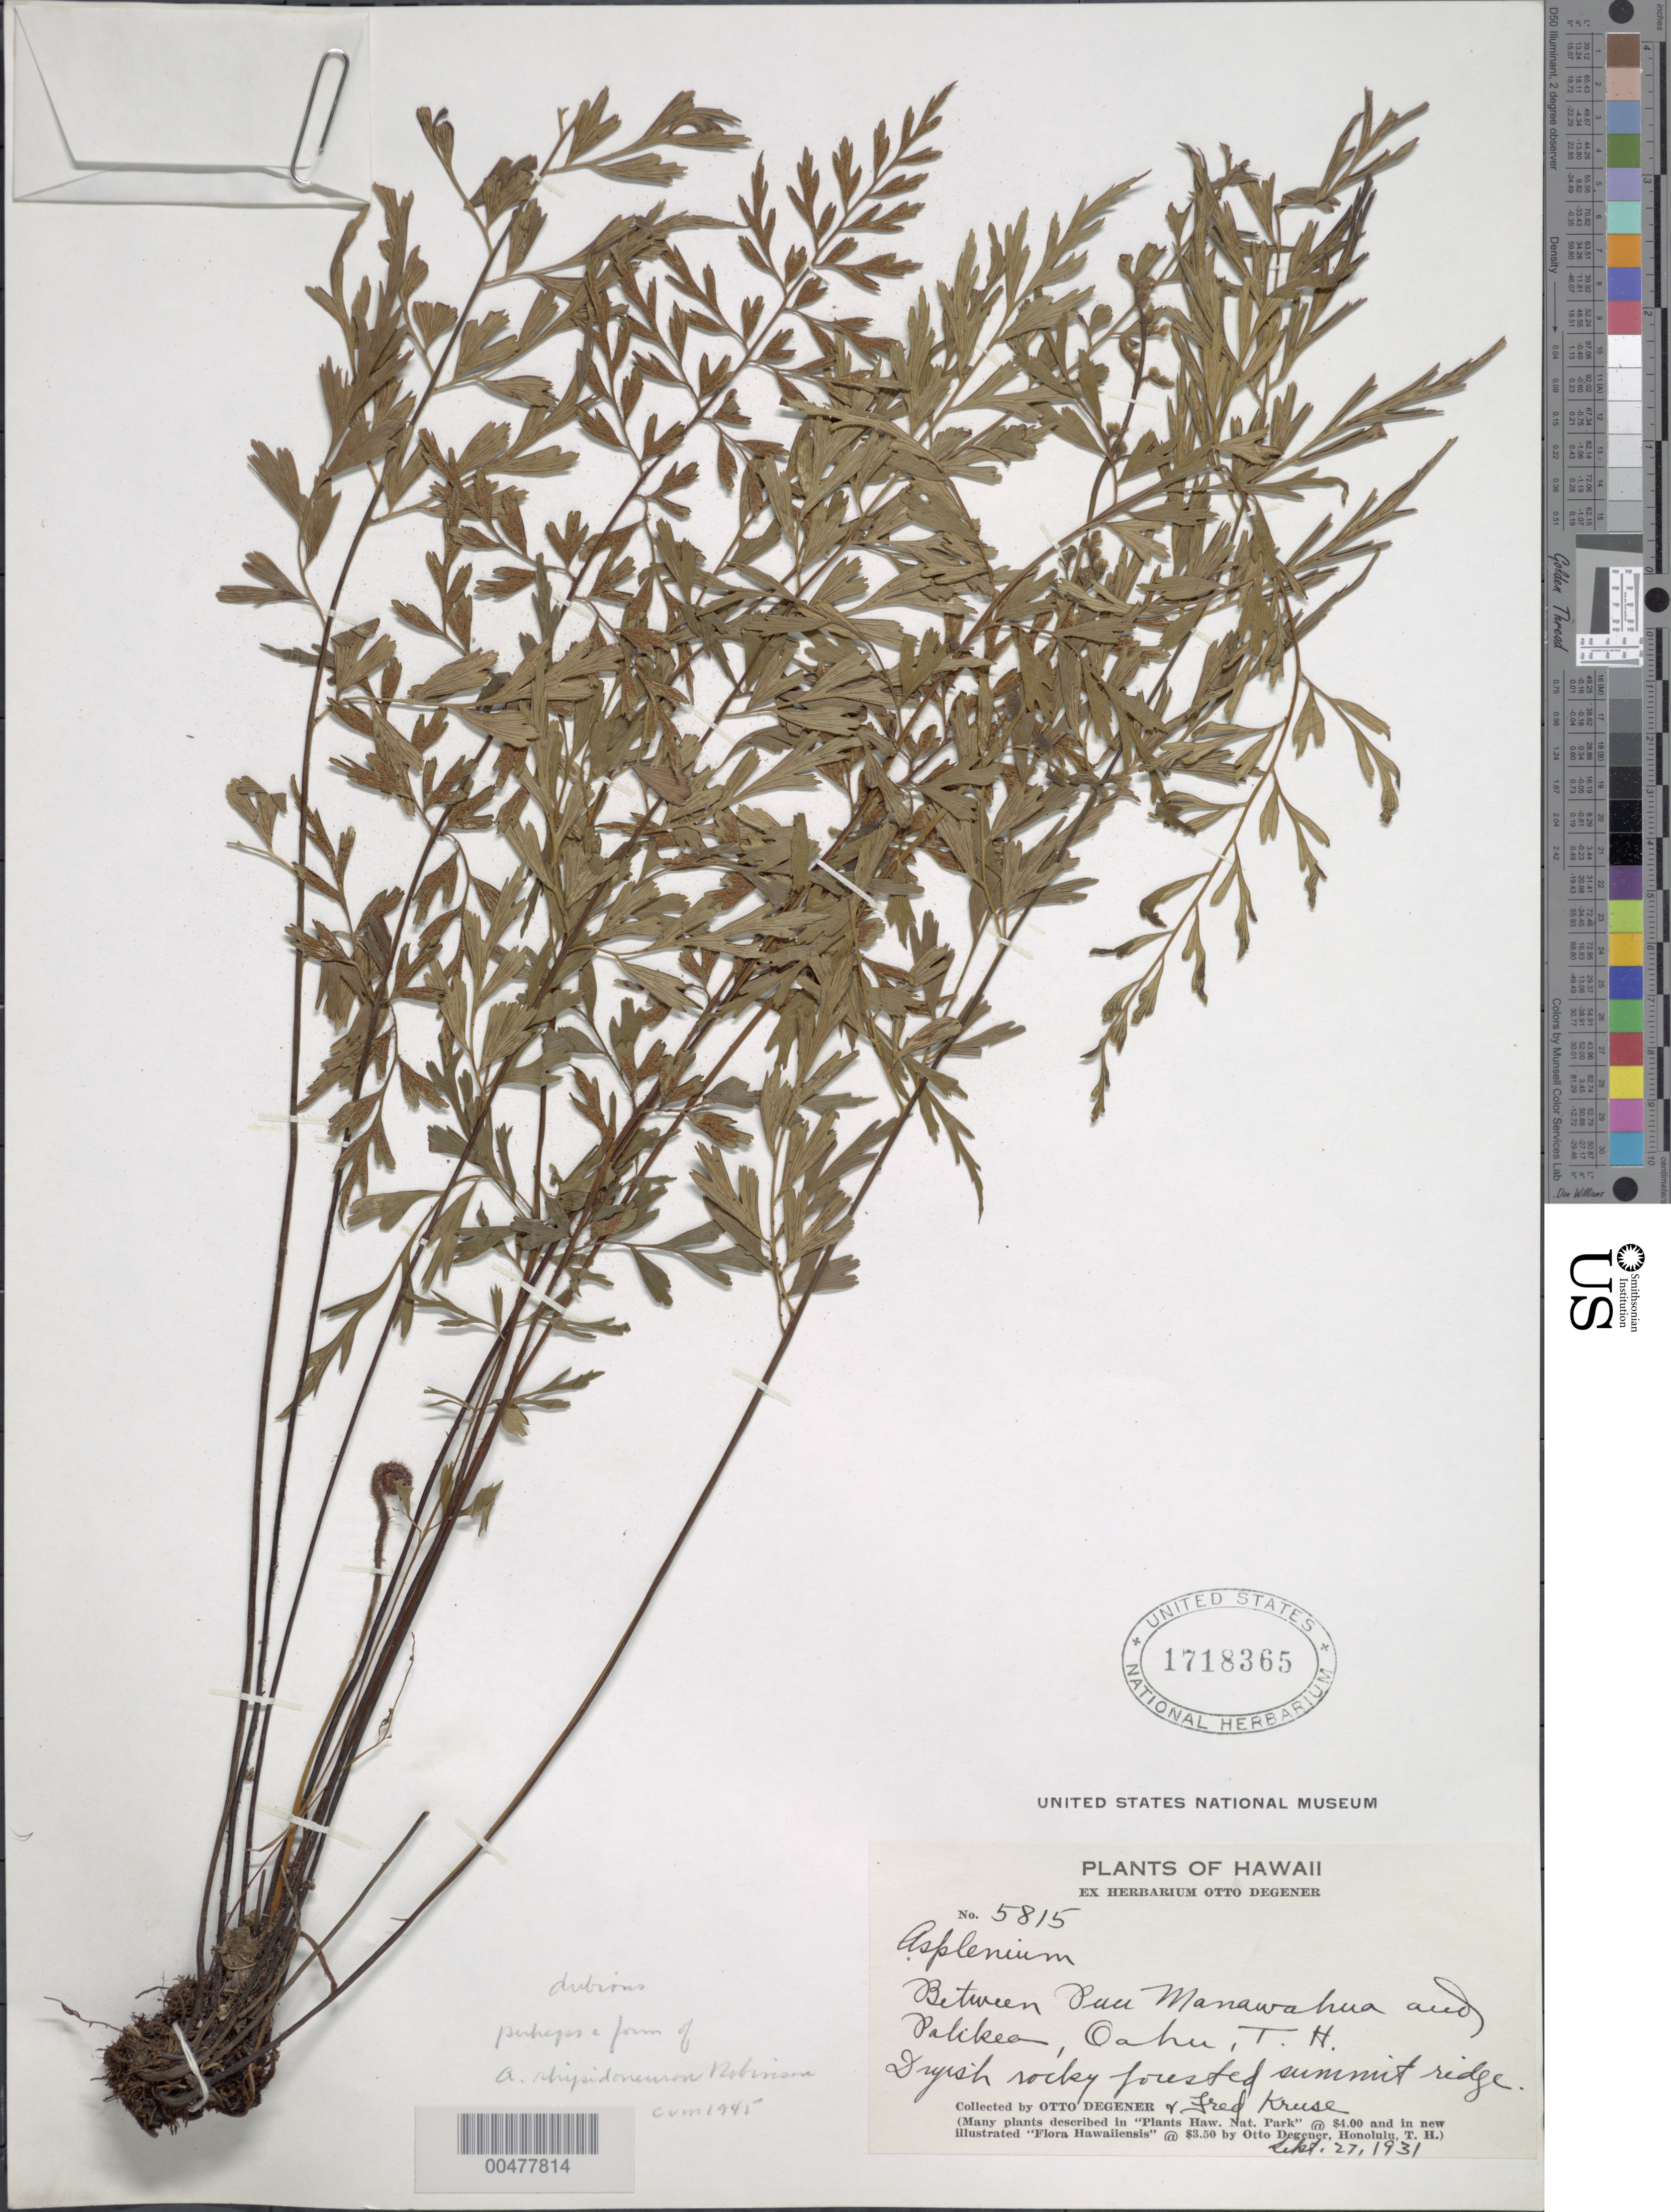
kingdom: Plantae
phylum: Tracheophyta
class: Polypodiopsida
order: Polypodiales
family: Aspleniaceae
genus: Asplenium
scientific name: Asplenium aethiopicum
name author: (Burm. f.) Bech.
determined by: Wagner, W. L., (BOT), Smithsonian Institution - National Museum of Natural History (UNITED STATES)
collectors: O. Degener & F. Kruse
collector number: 5815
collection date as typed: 27 Sep 1931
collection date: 1931-09-27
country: United States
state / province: Hawaii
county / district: Honolulu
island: Oahu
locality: Between Puu Manawahua and Palikea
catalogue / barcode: US 1718365